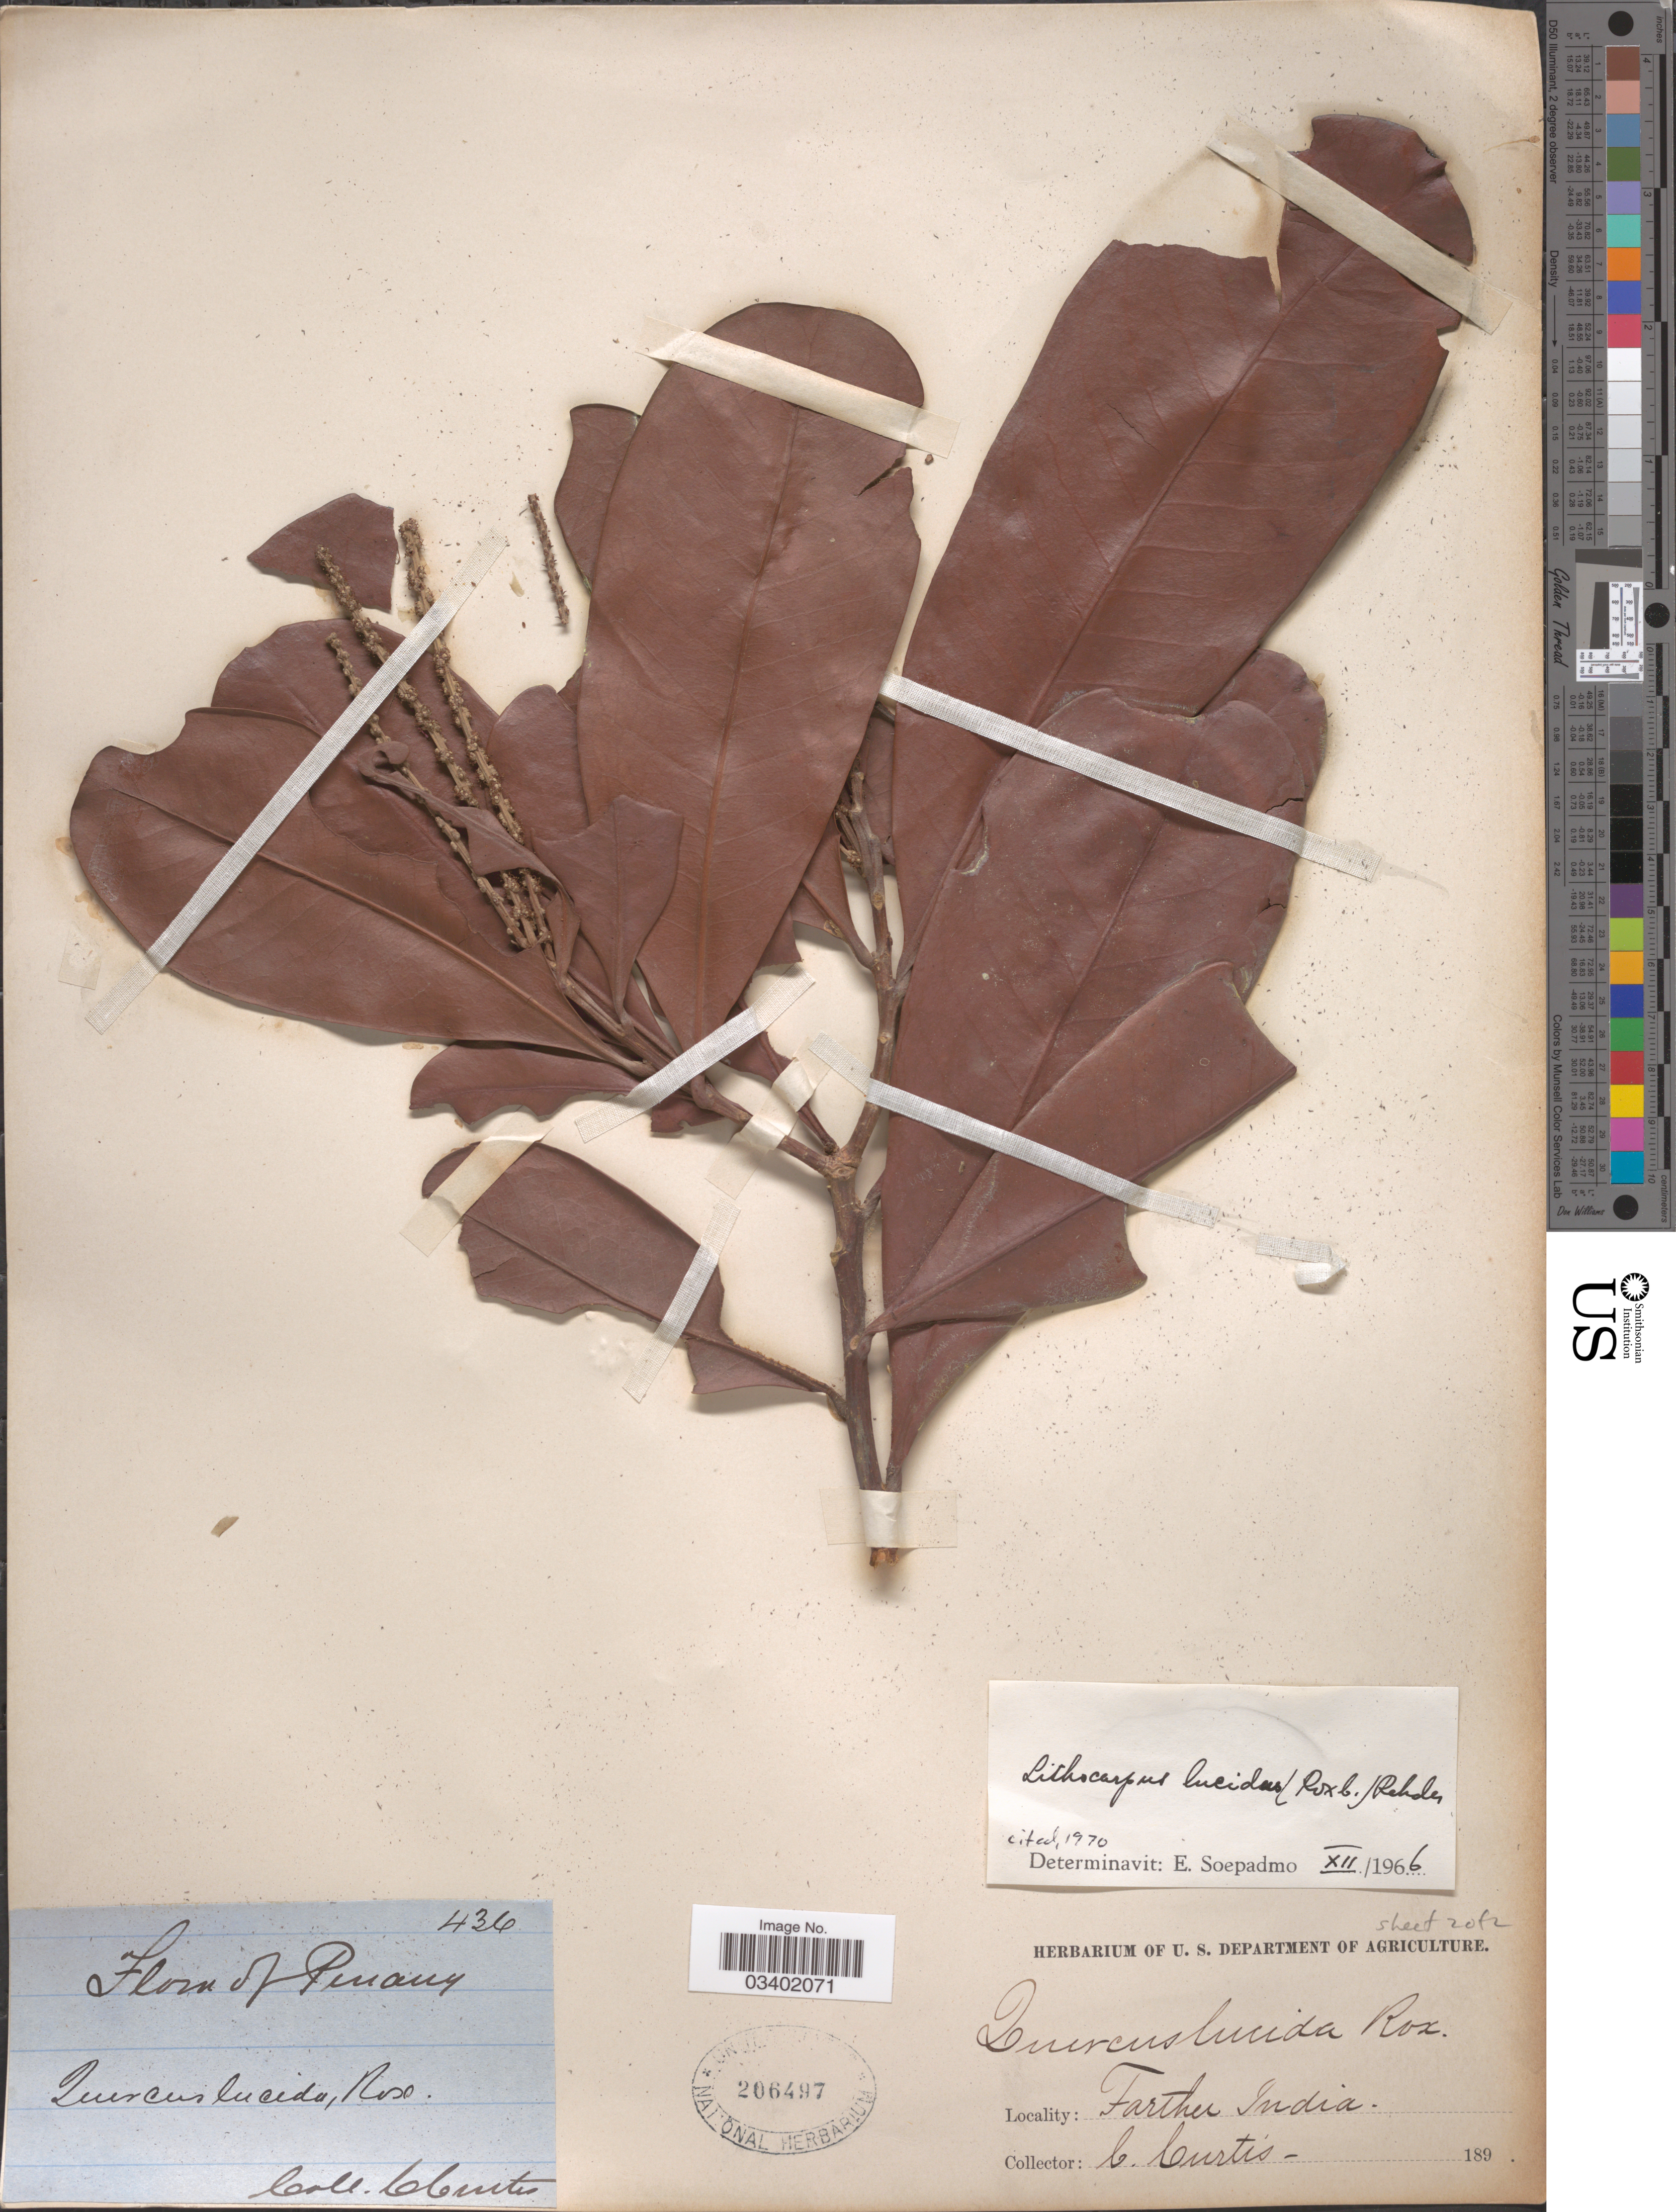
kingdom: Plantae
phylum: Tracheophyta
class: Magnoliopsida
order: Fagales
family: Fagaceae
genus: Lithocarpus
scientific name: Lithocarpus lucidus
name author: (Roxb.) Rehder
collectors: C. Curtis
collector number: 436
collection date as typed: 189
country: Malaysia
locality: Penang. Farther India.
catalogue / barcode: US 206497